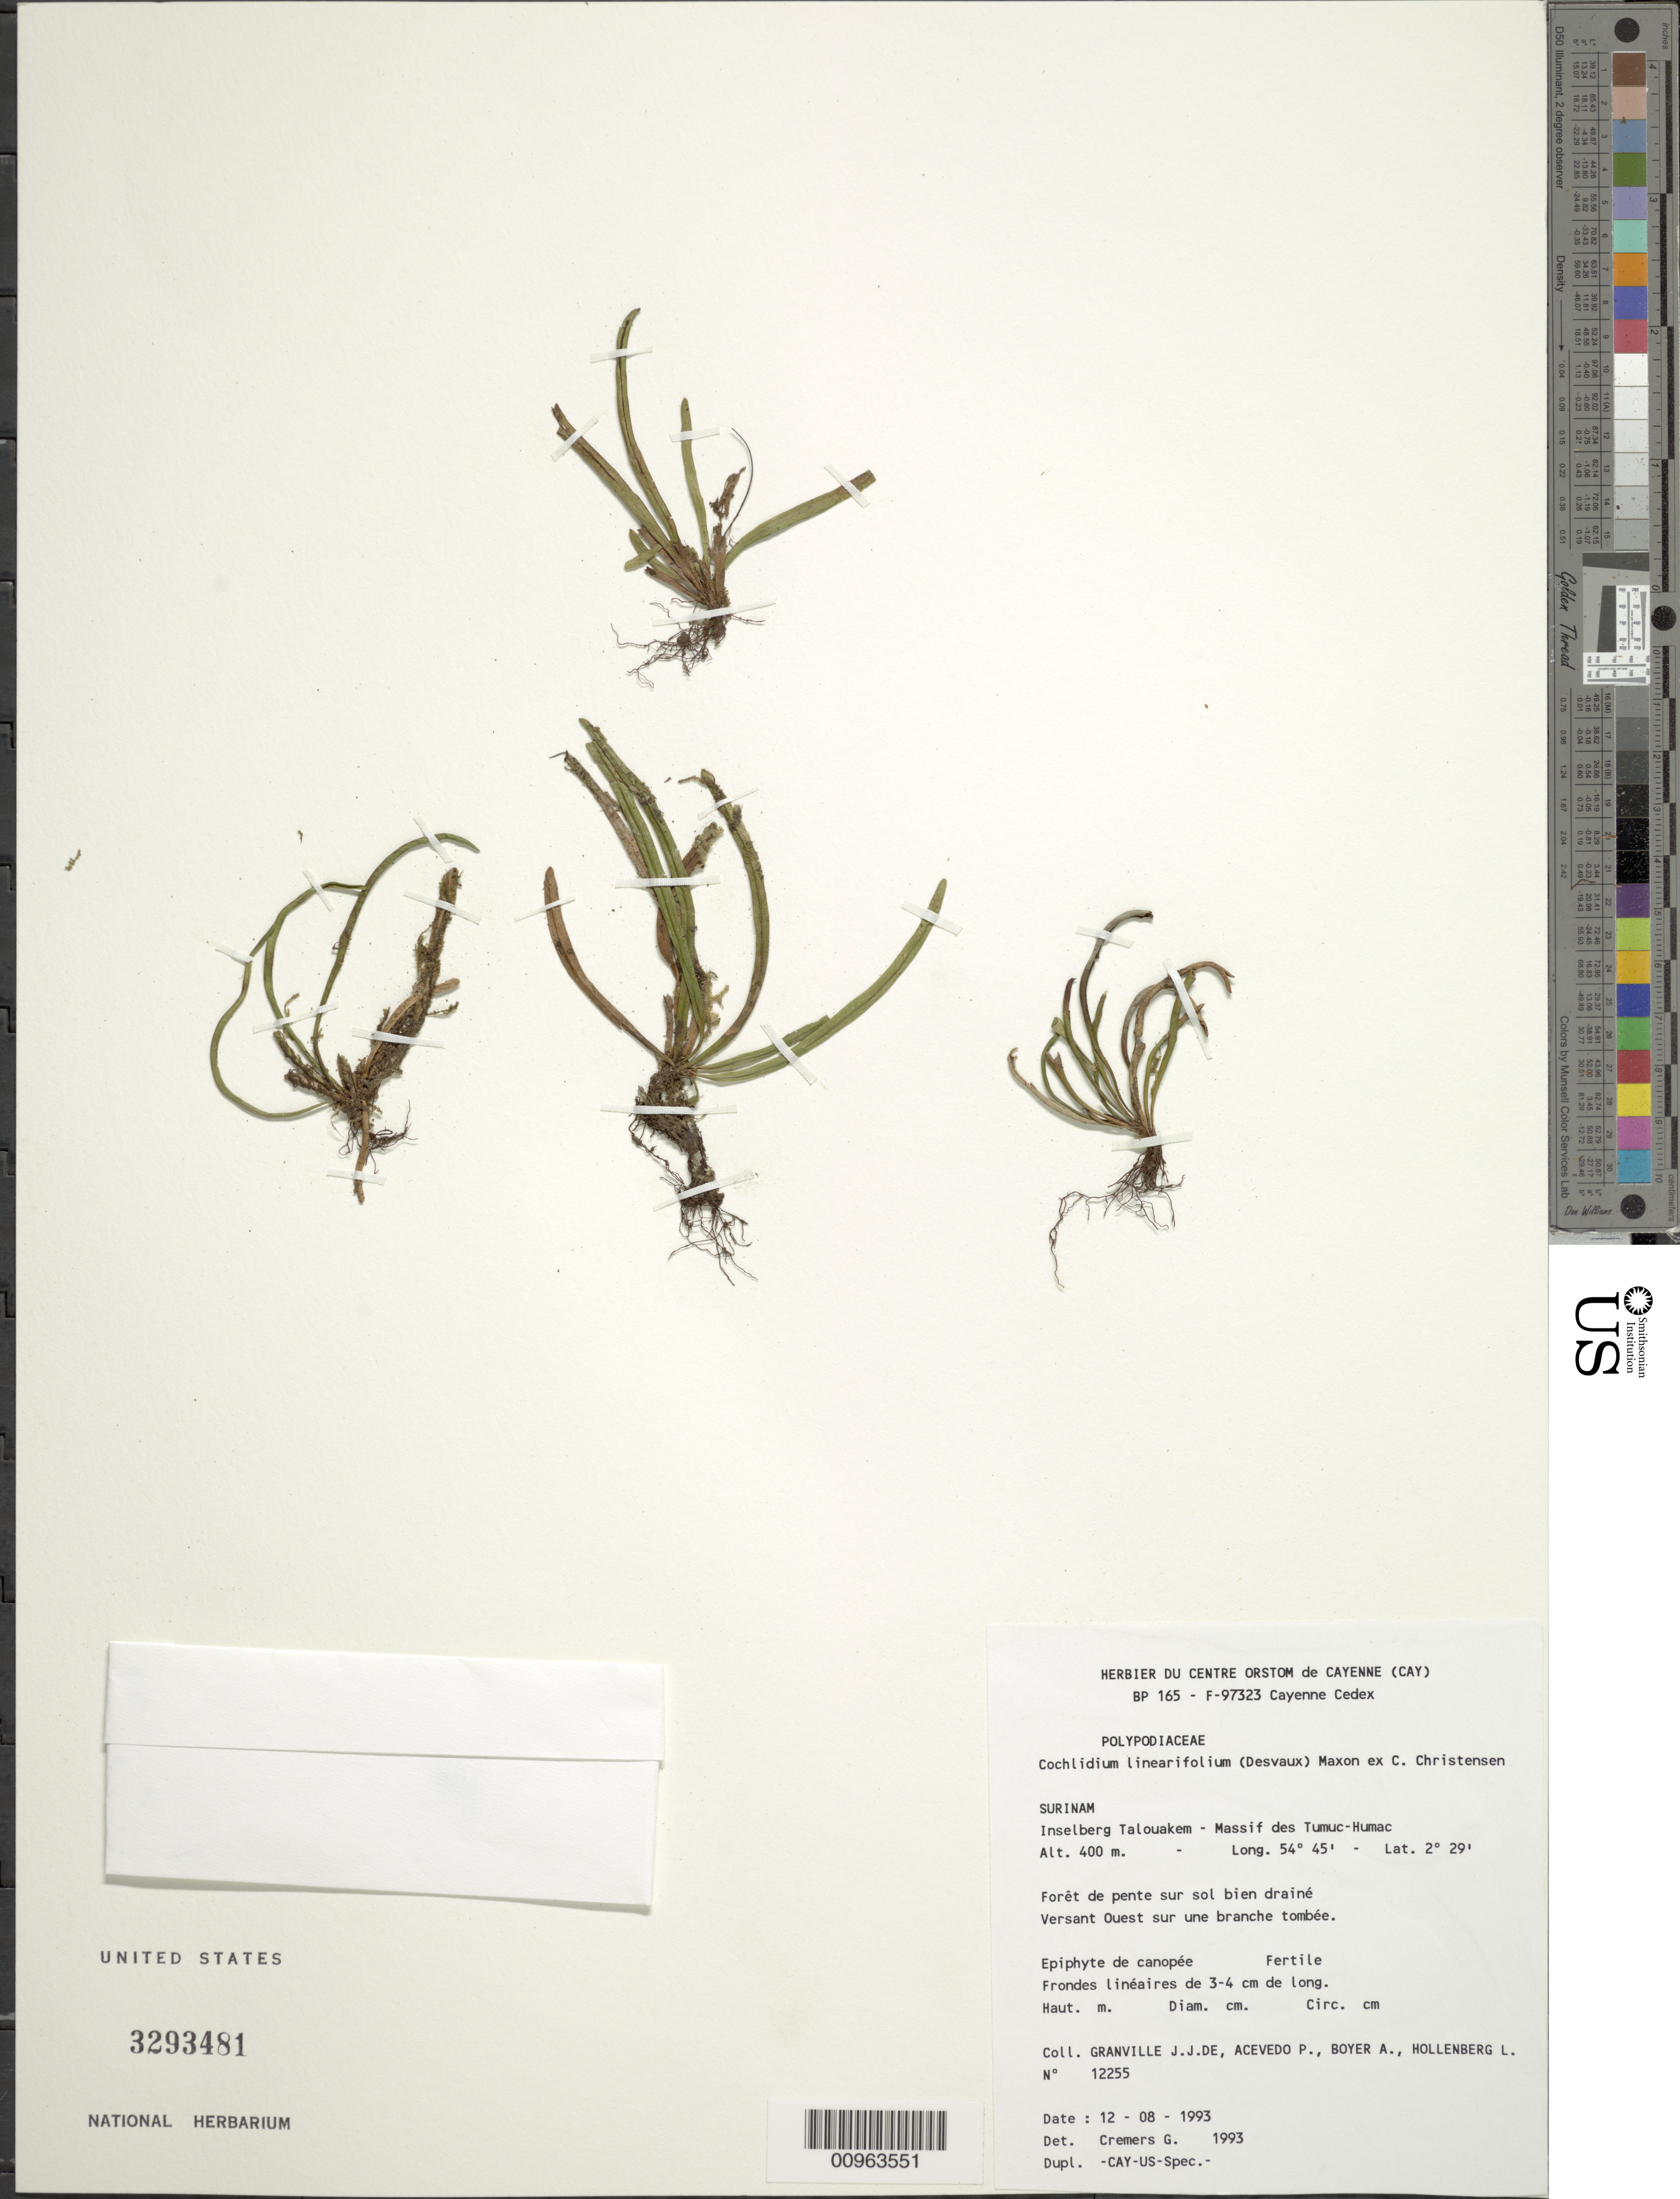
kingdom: Plantae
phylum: Tracheophyta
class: Polypodiopsida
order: Polypodiales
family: Polypodiaceae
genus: Cochlidium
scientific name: Cochlidium linearifolium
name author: (Desv.) Maxon ex C. Chr.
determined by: Cremers, Georges A.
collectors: J.-J. de Granville, P. Acevedo-Rodr., A. Boyer & L. Hollenberg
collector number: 12255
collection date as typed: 12-Aug-93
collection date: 1993-08-12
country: Suriname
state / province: Sipaliwini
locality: Inselberg Talouakem, Massif des Tumuc-Humac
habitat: Foret de pente sur sol bien draine. Versant Ouest sur une branche tombee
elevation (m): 400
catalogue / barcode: US 3293481